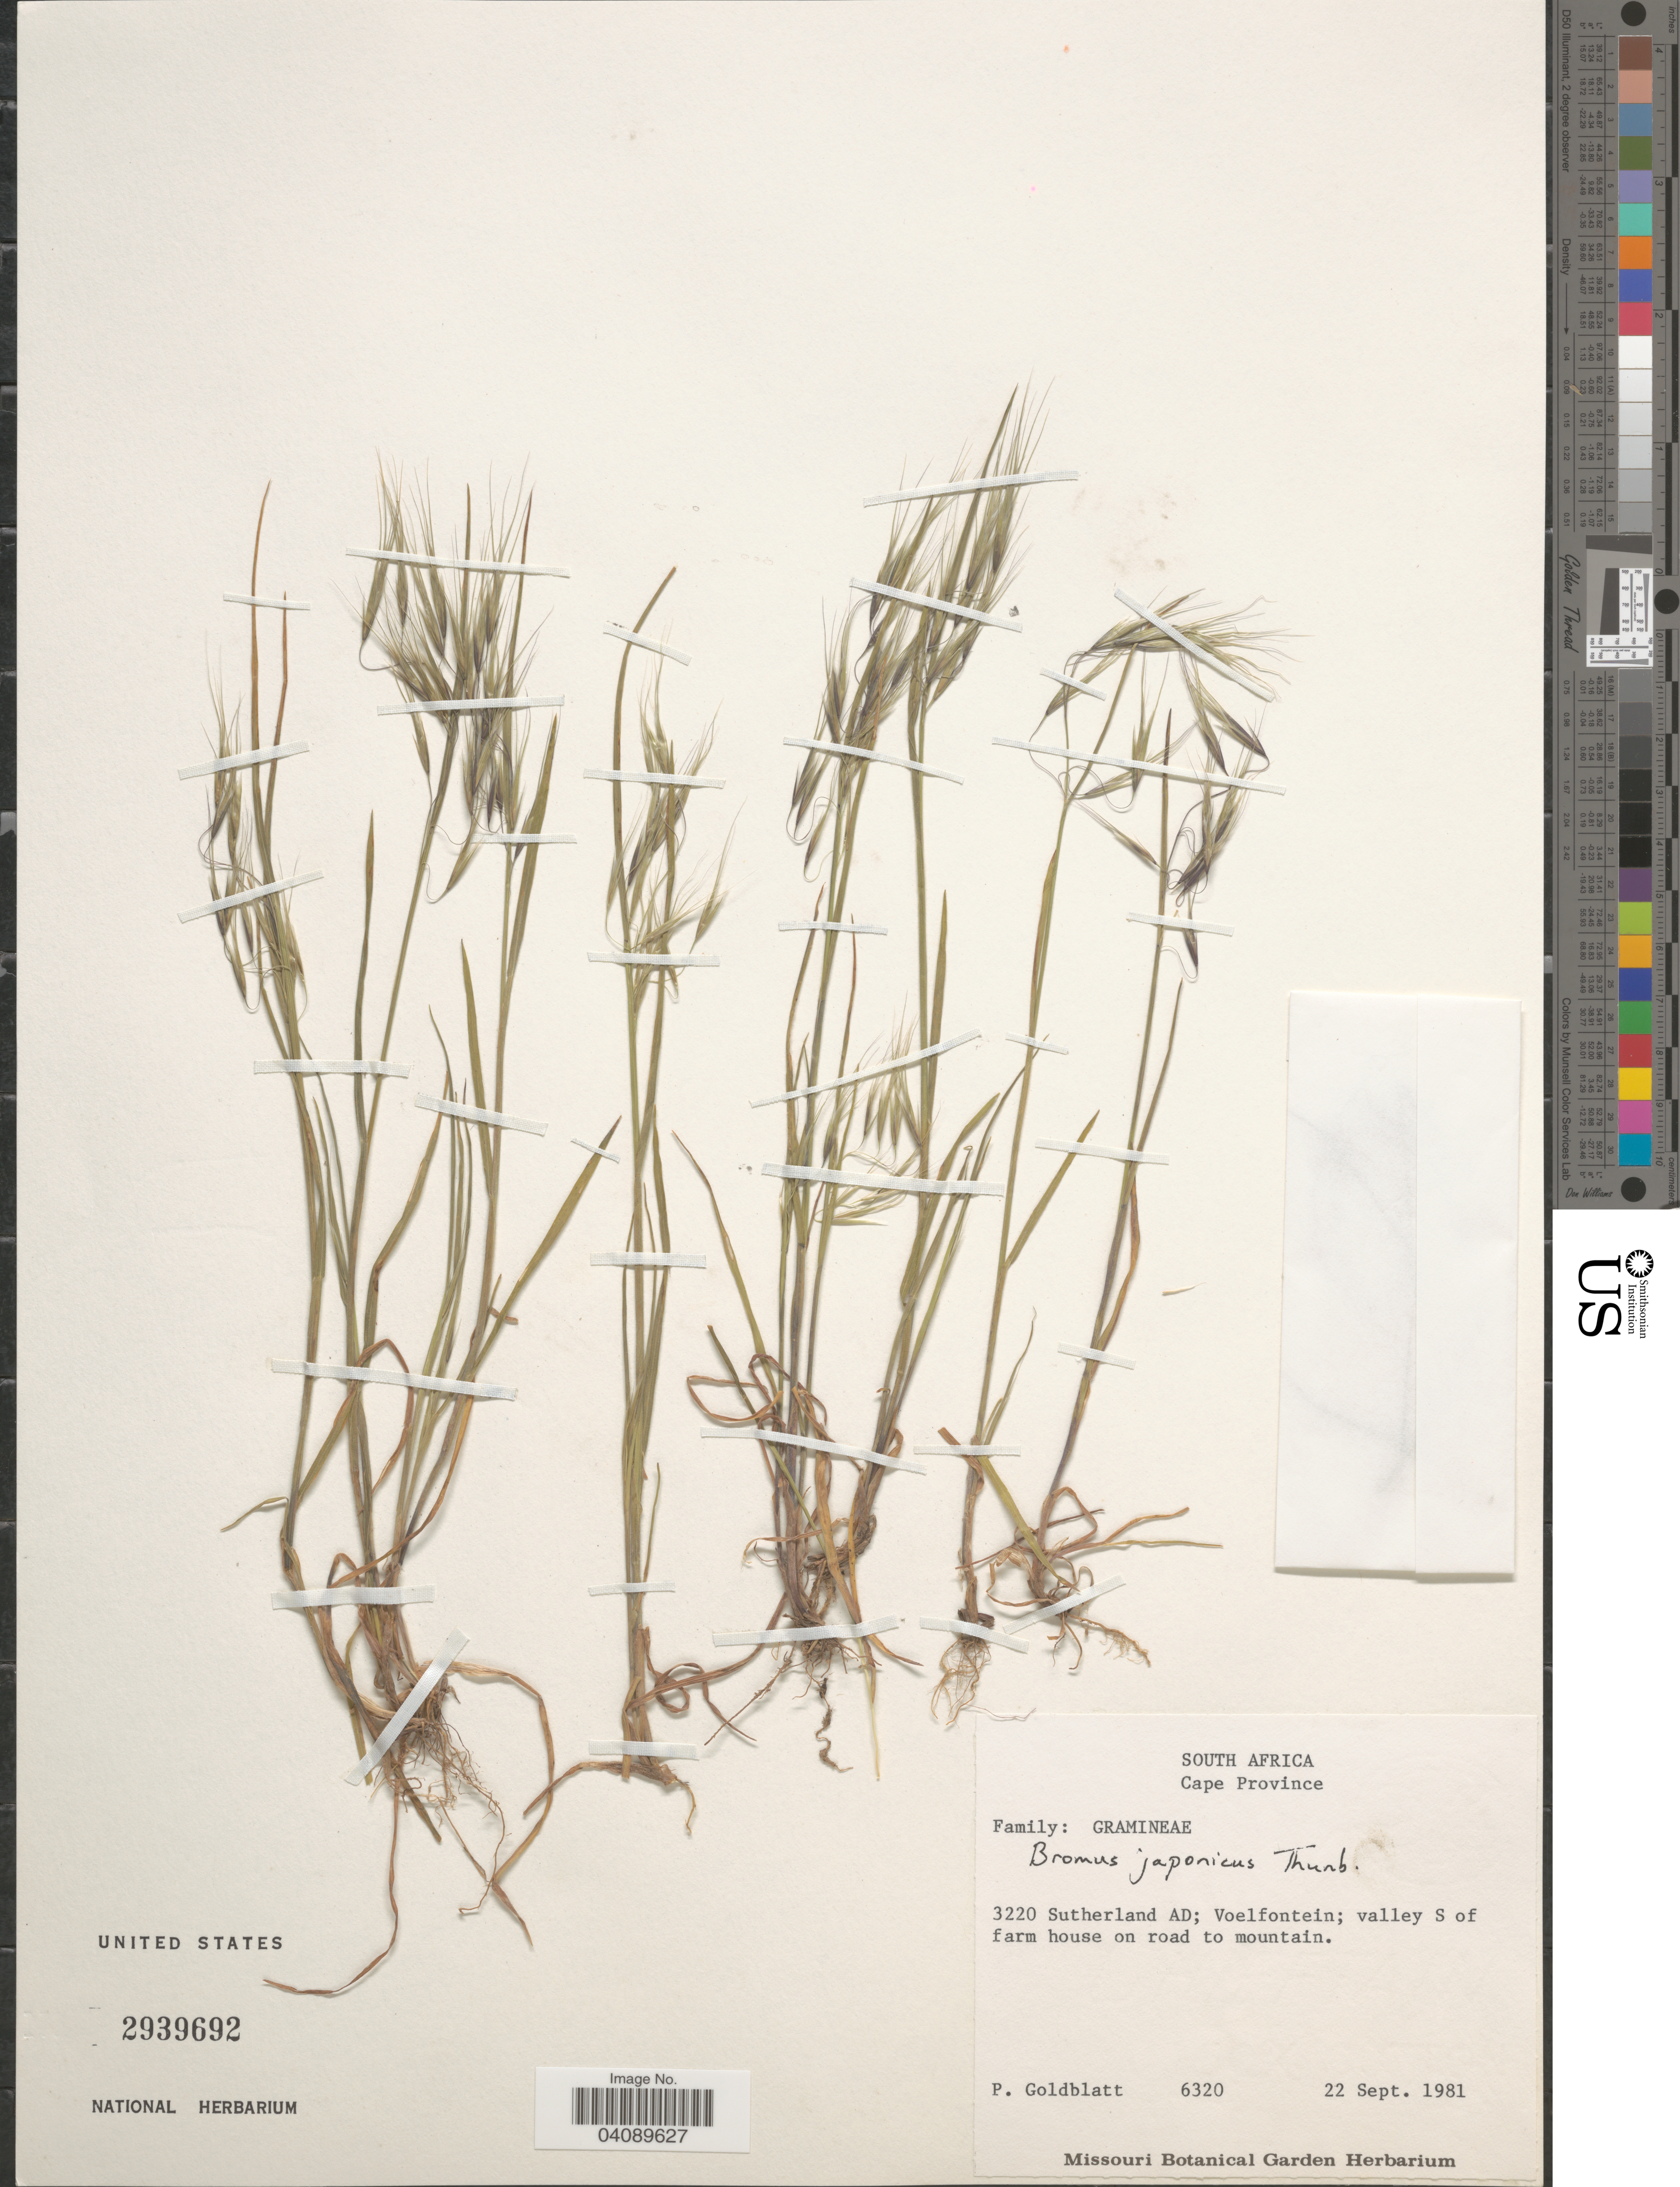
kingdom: Plantae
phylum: Tracheophyta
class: Liliopsida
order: Poales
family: Poaceae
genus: Bromus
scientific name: Bromus japonicus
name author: Houtt.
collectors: P. Goldblatt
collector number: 6320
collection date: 1981-09-22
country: South Africa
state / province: Northern Cape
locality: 3220 Sutherland AD; Voelfontein; valley S of farm house on road to mountain.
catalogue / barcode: US 2939692